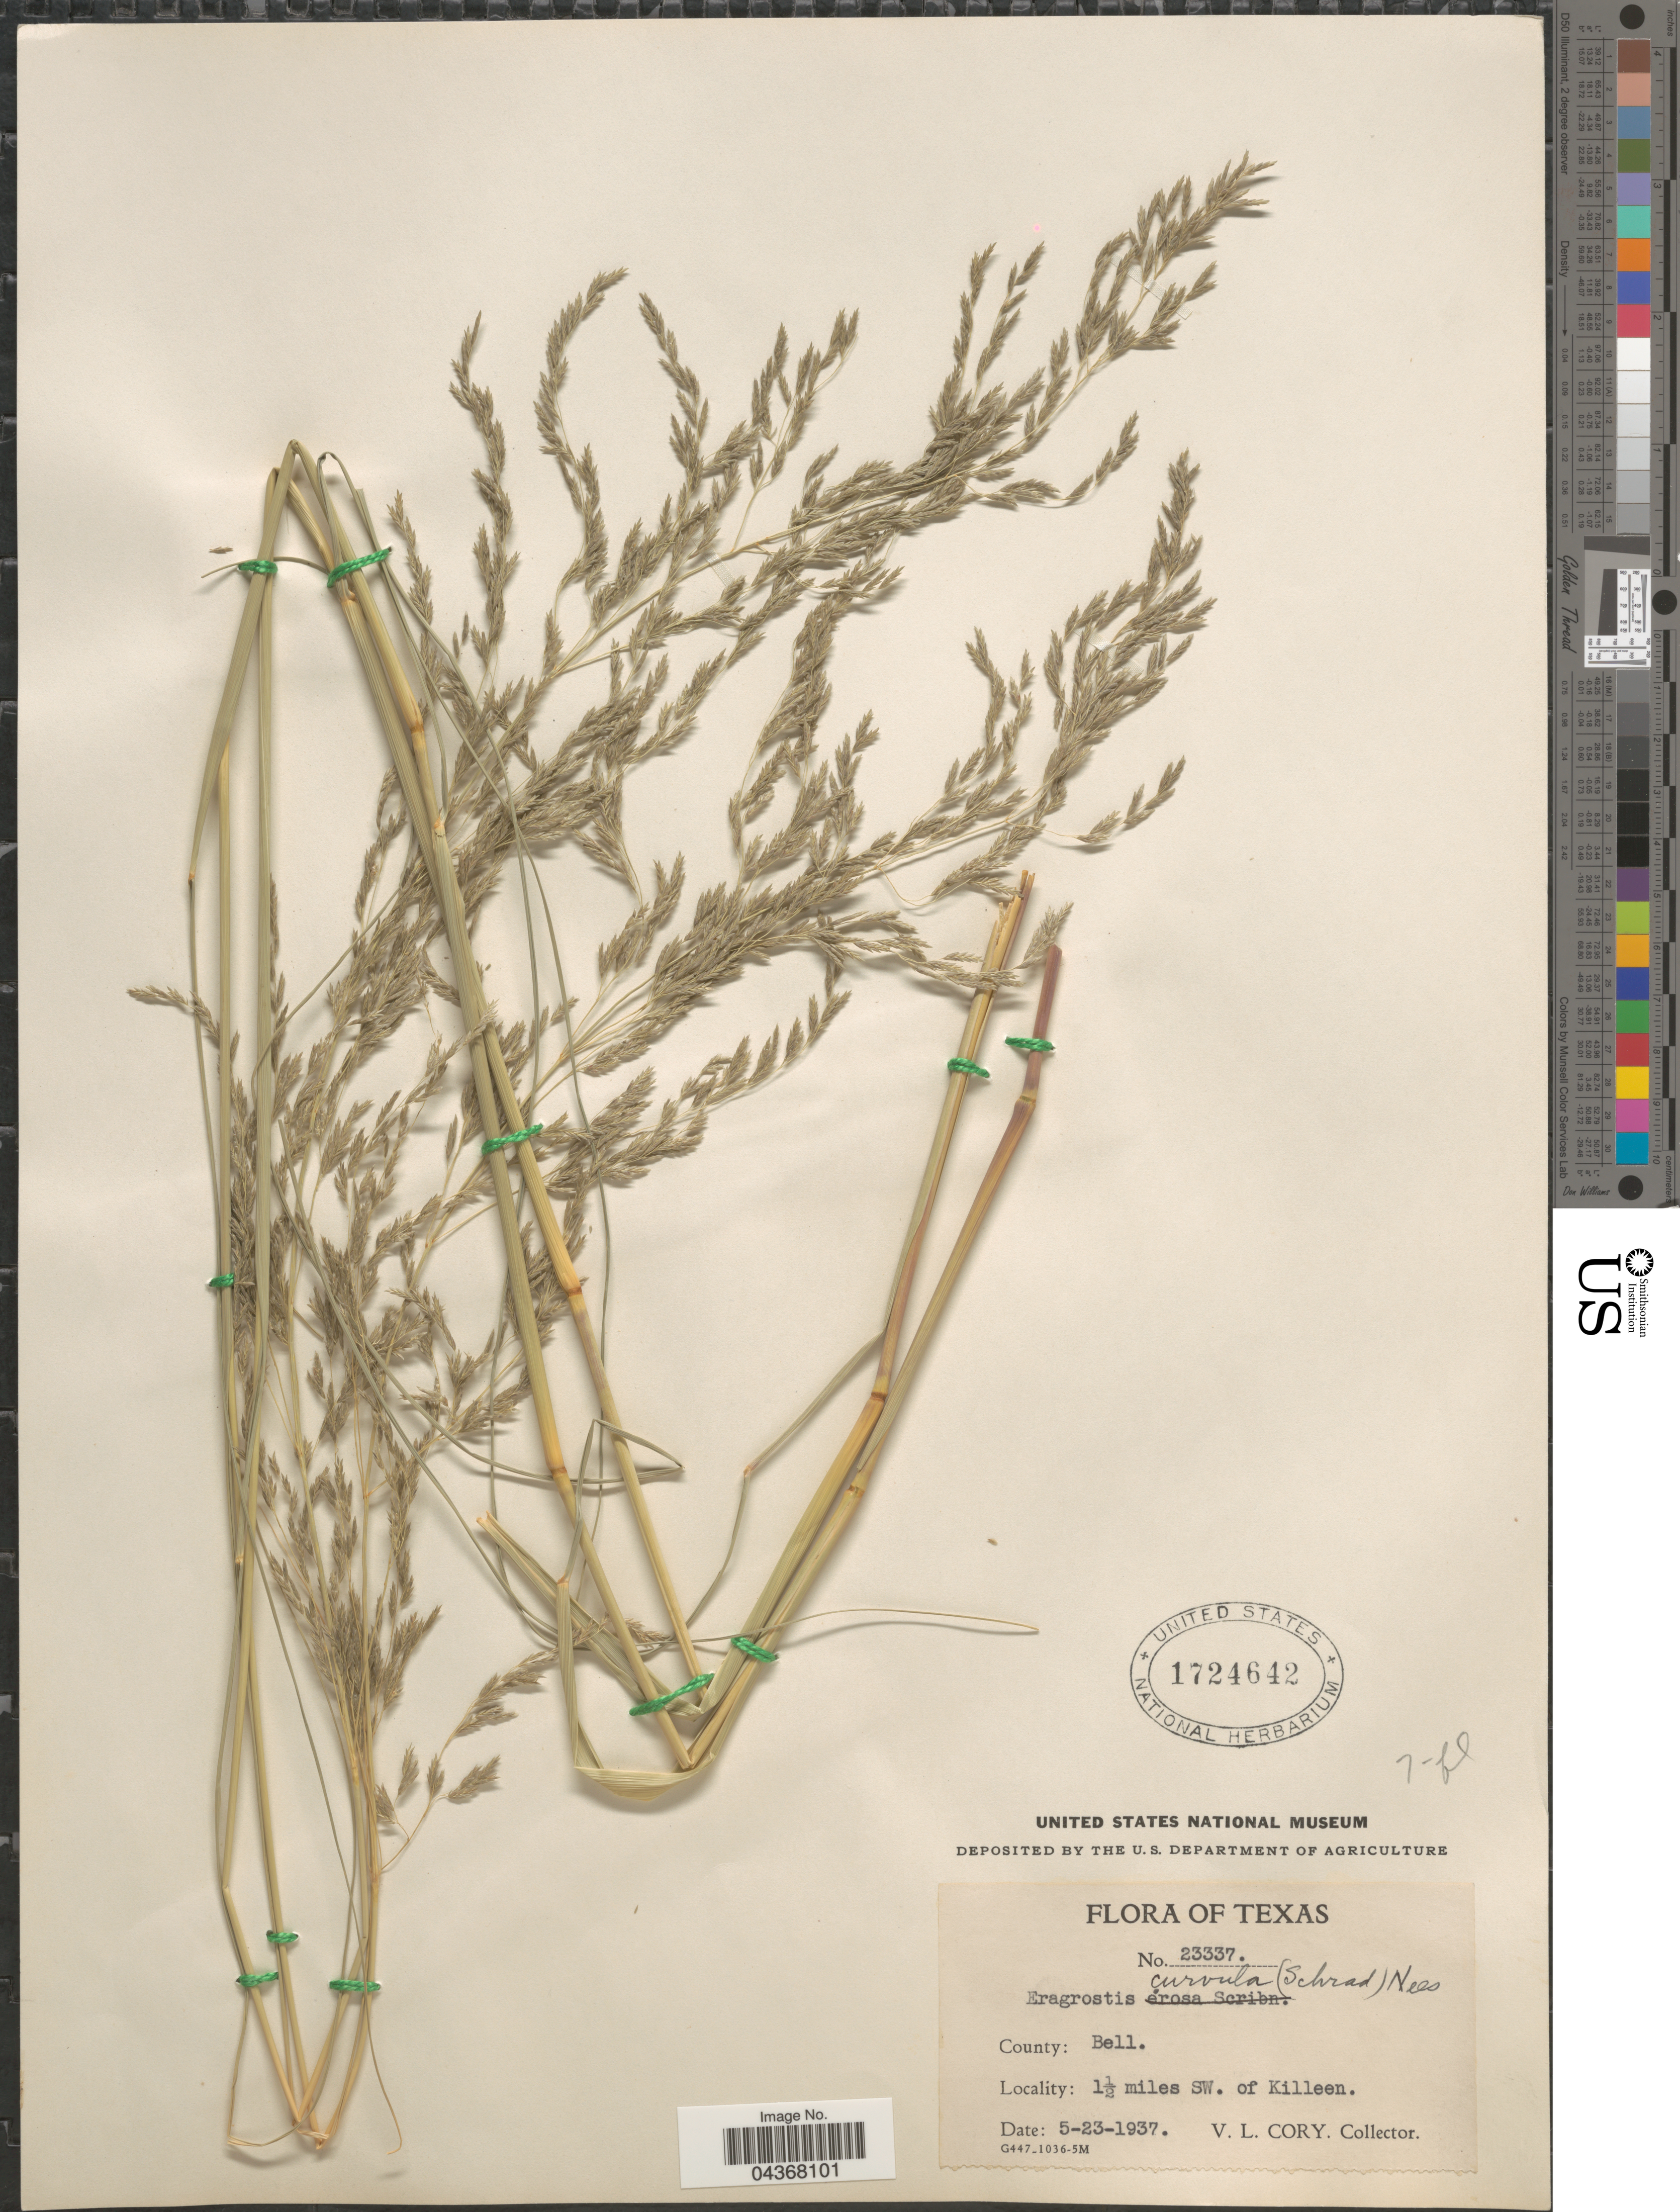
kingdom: Plantae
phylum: Tracheophyta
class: Liliopsida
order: Poales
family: Poaceae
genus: Eragrostis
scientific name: Eragrostis curvula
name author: (Schrad.) Nees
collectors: V. Cory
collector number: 23337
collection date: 1937-05-23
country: United States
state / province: Texas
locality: County: Bell. 1½ miles SW. of Killeen.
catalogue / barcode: US 1724642